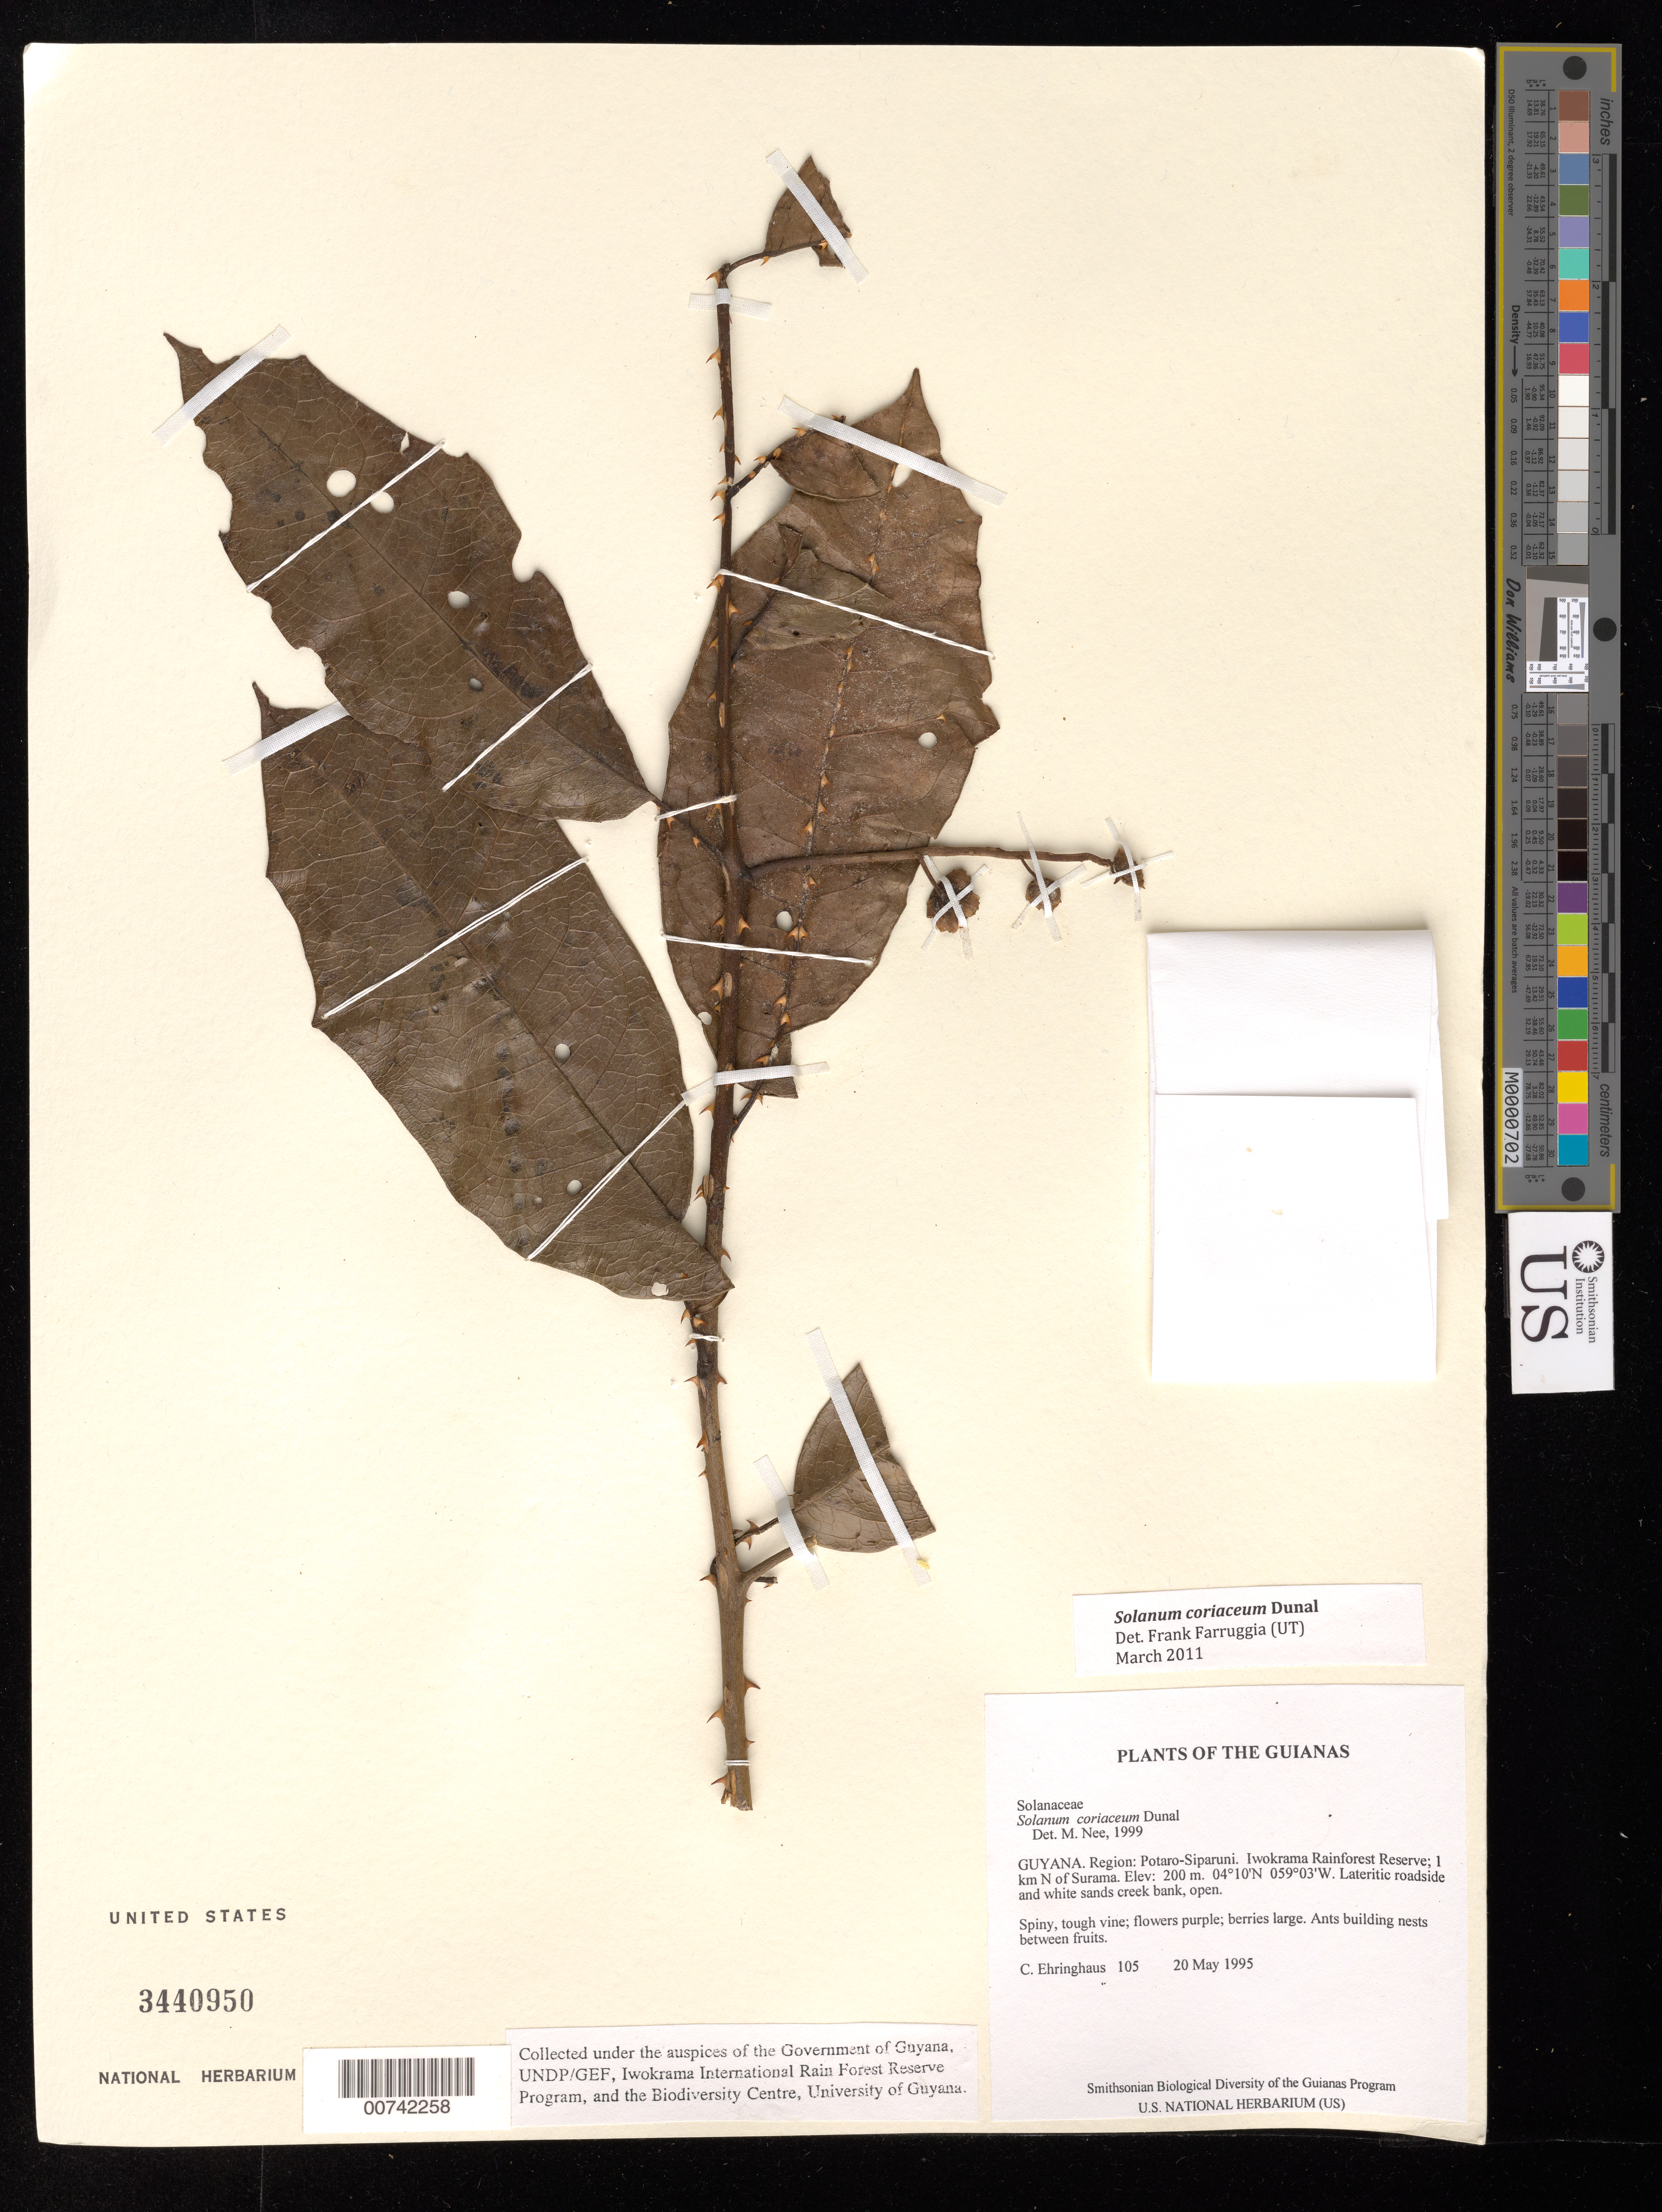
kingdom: Plantae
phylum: Tracheophyta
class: Magnoliopsida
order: Solanales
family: Solanaceae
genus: Solanum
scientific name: Solanum coriaceum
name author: Dunal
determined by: Nee, Michael H.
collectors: C. Ehringhaus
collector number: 105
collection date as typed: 5 May 1995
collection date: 1995-05-05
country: Guyana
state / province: Potaro-Siparuni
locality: Iwokrama Rainforest Reserve; 1 km N of Surama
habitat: Lateritic roadside and white sands creek bank, open. Ants building nests between fruits.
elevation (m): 200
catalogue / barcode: US 3440950